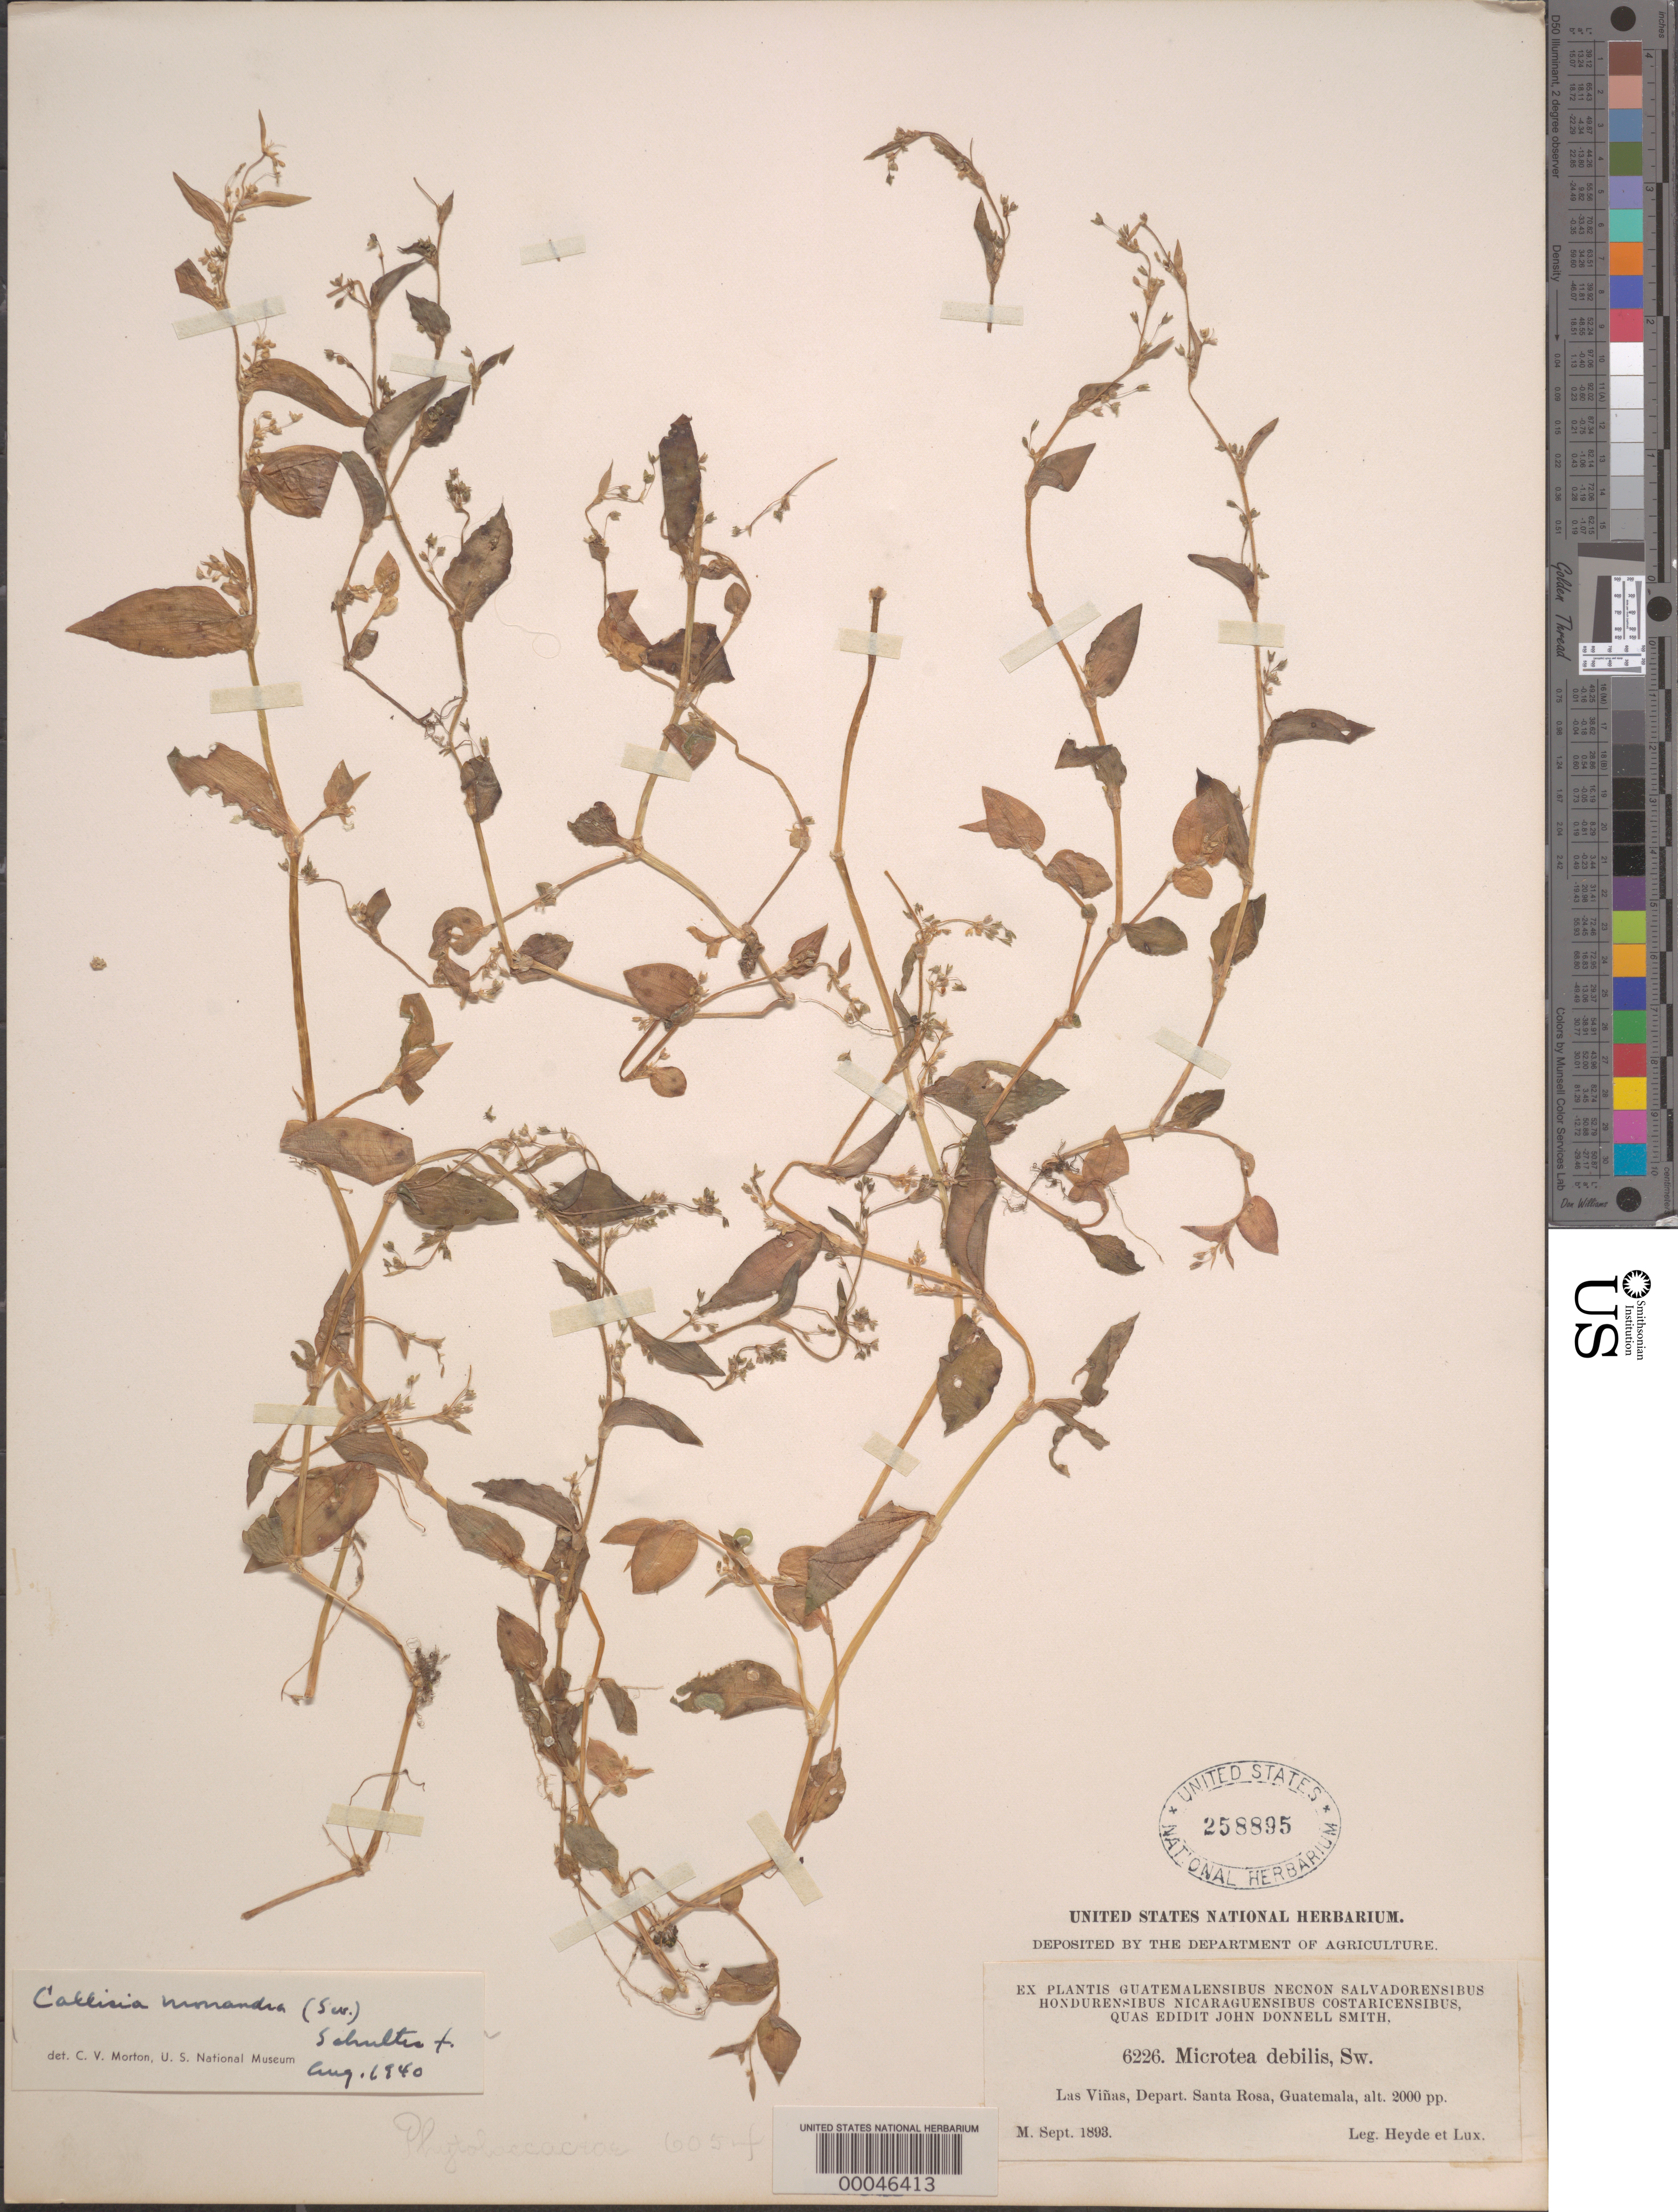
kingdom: Plantae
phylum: Tracheophyta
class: Liliopsida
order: Commelinales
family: Commelinaceae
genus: Callisia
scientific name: Callisia monandra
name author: (Sw.) Schult. & Schult. f.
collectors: E. T. Heyde & E. Lux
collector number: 6226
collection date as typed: Sep 1893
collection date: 1893-09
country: Guatemala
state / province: Santa Rosa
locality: Las Vinas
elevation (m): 610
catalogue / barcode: US 258895